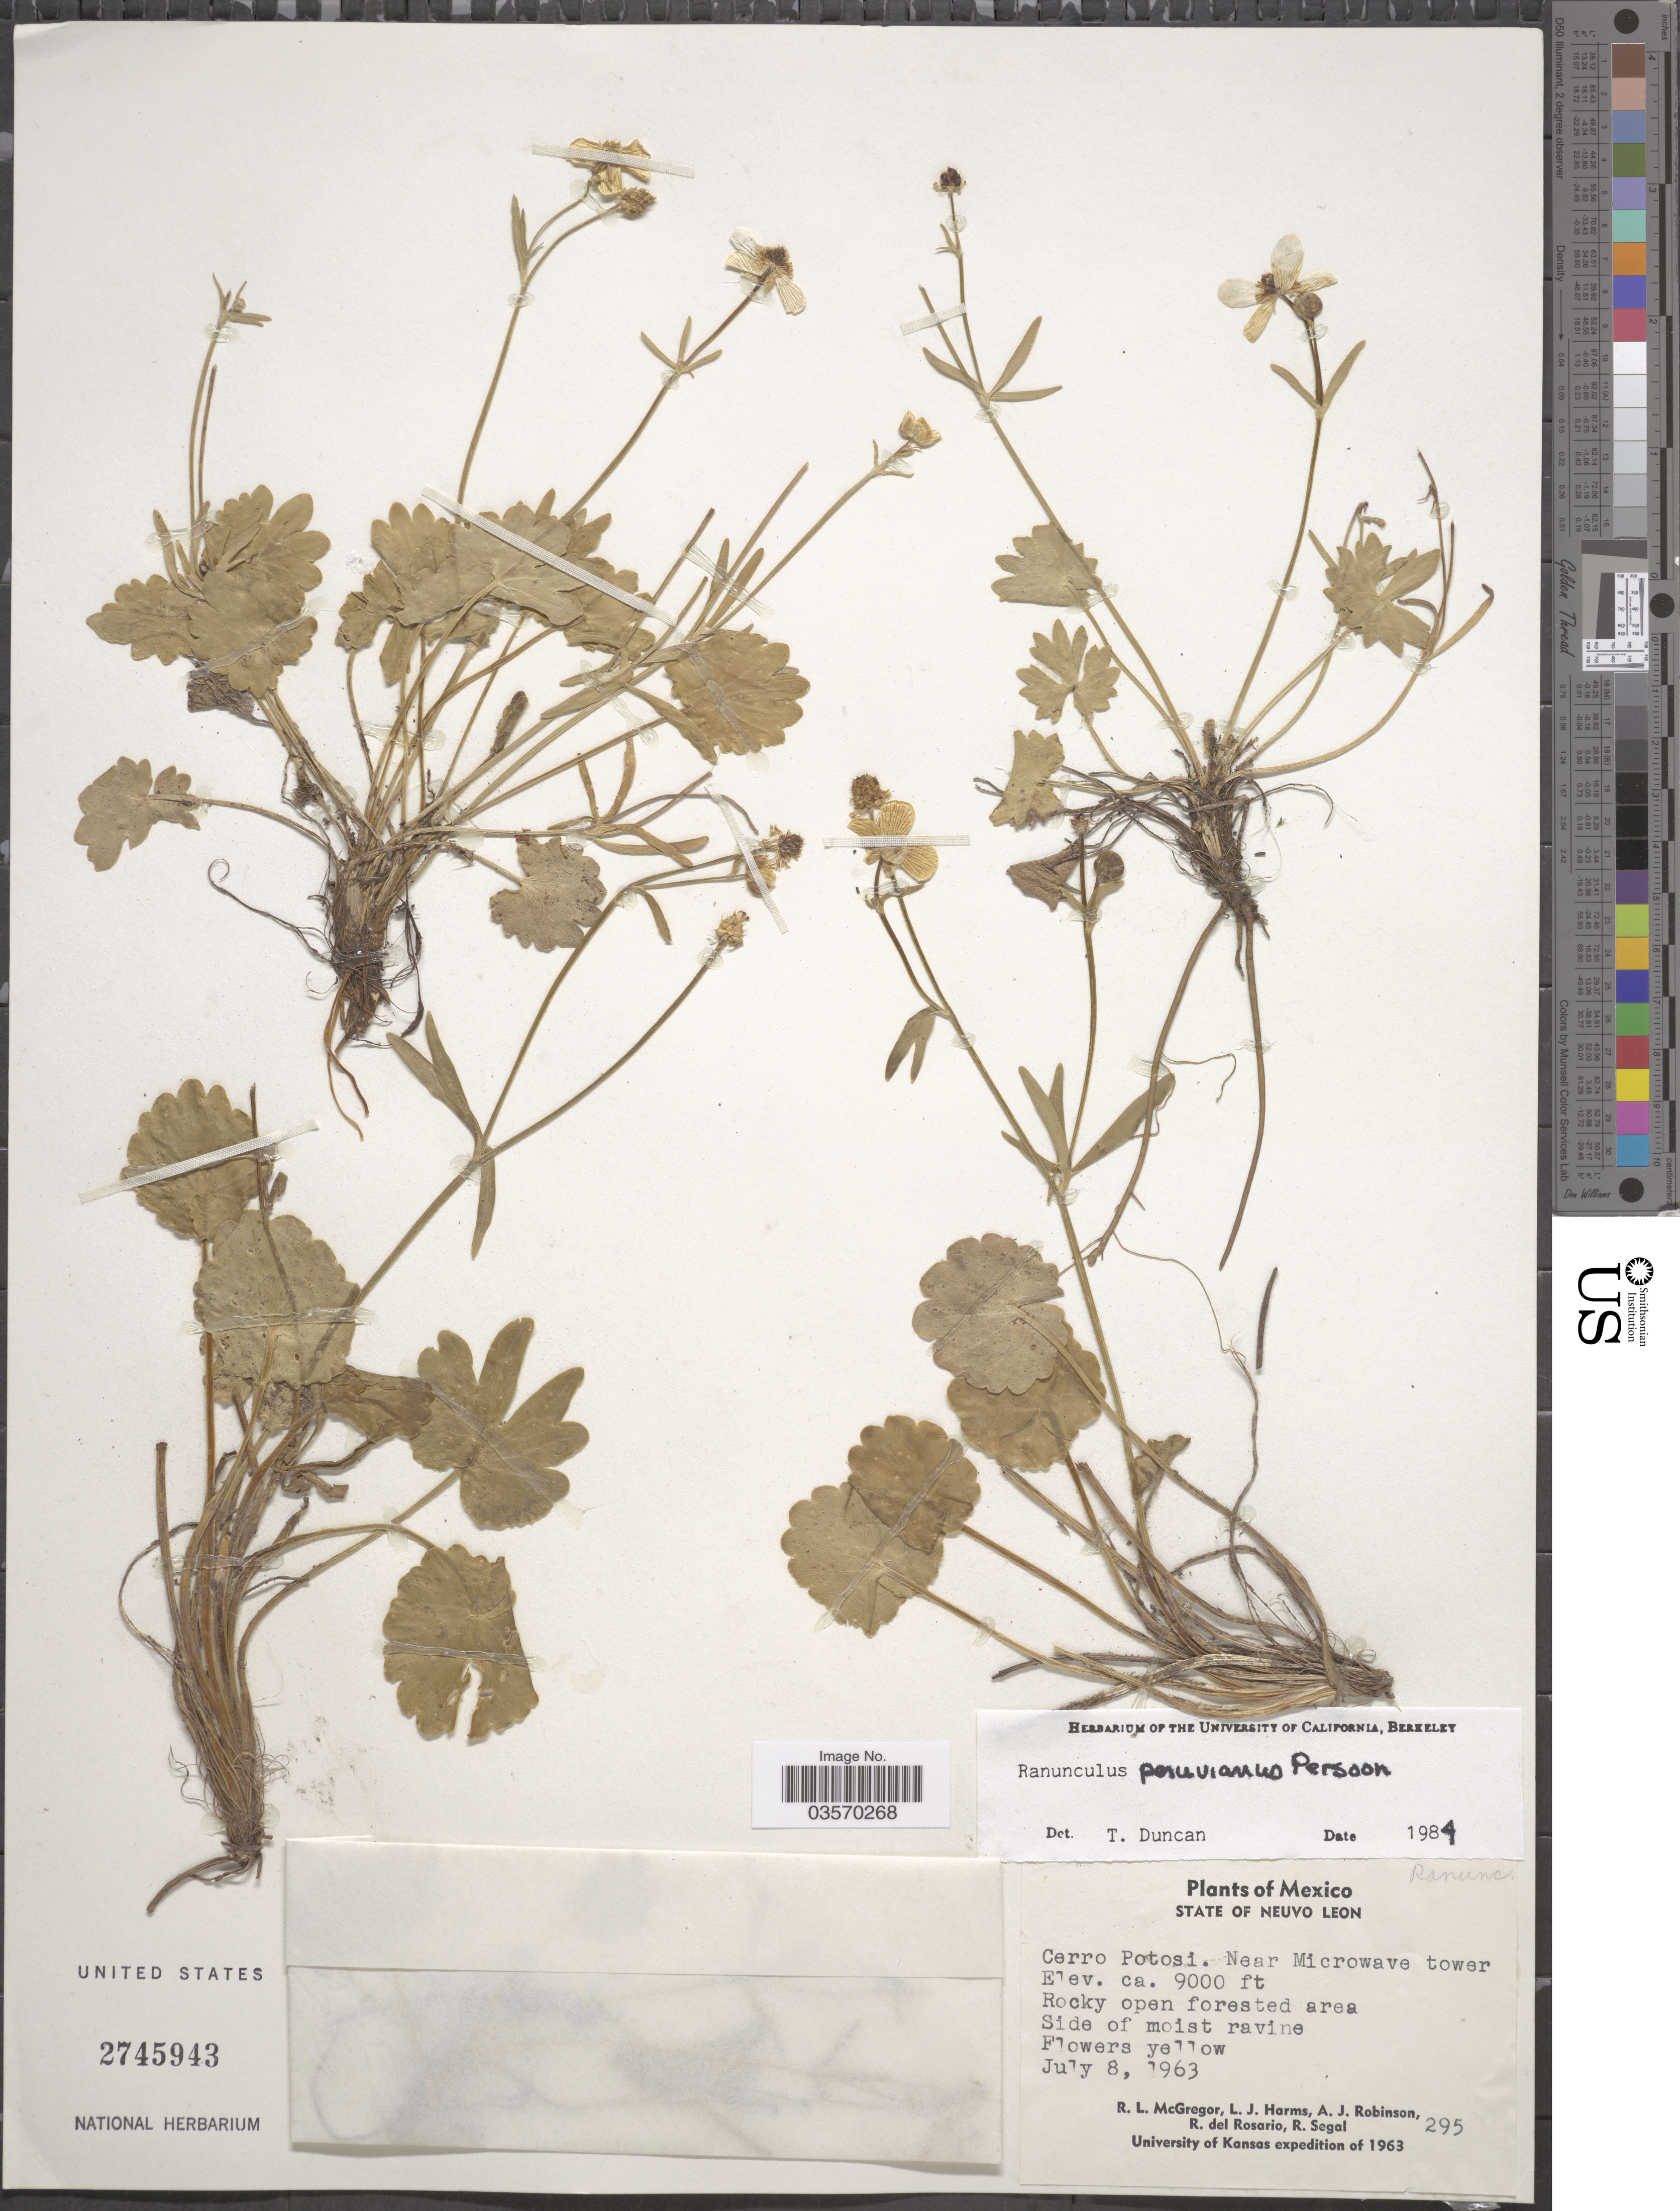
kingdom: Plantae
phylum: Tracheophyta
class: Magnoliopsida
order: Ranunculales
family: Ranunculaceae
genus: Ranunculus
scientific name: Ranunculus peruvianus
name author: Pers.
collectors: R. McGregor, L. Harms, A. J. Robinson, R. del Rosario & R. Segal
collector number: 295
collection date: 1963-07-08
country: Mexico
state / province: Nuevo León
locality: Cerro Potosi. Near Microwave tower.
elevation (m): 2743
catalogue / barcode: US 2745943